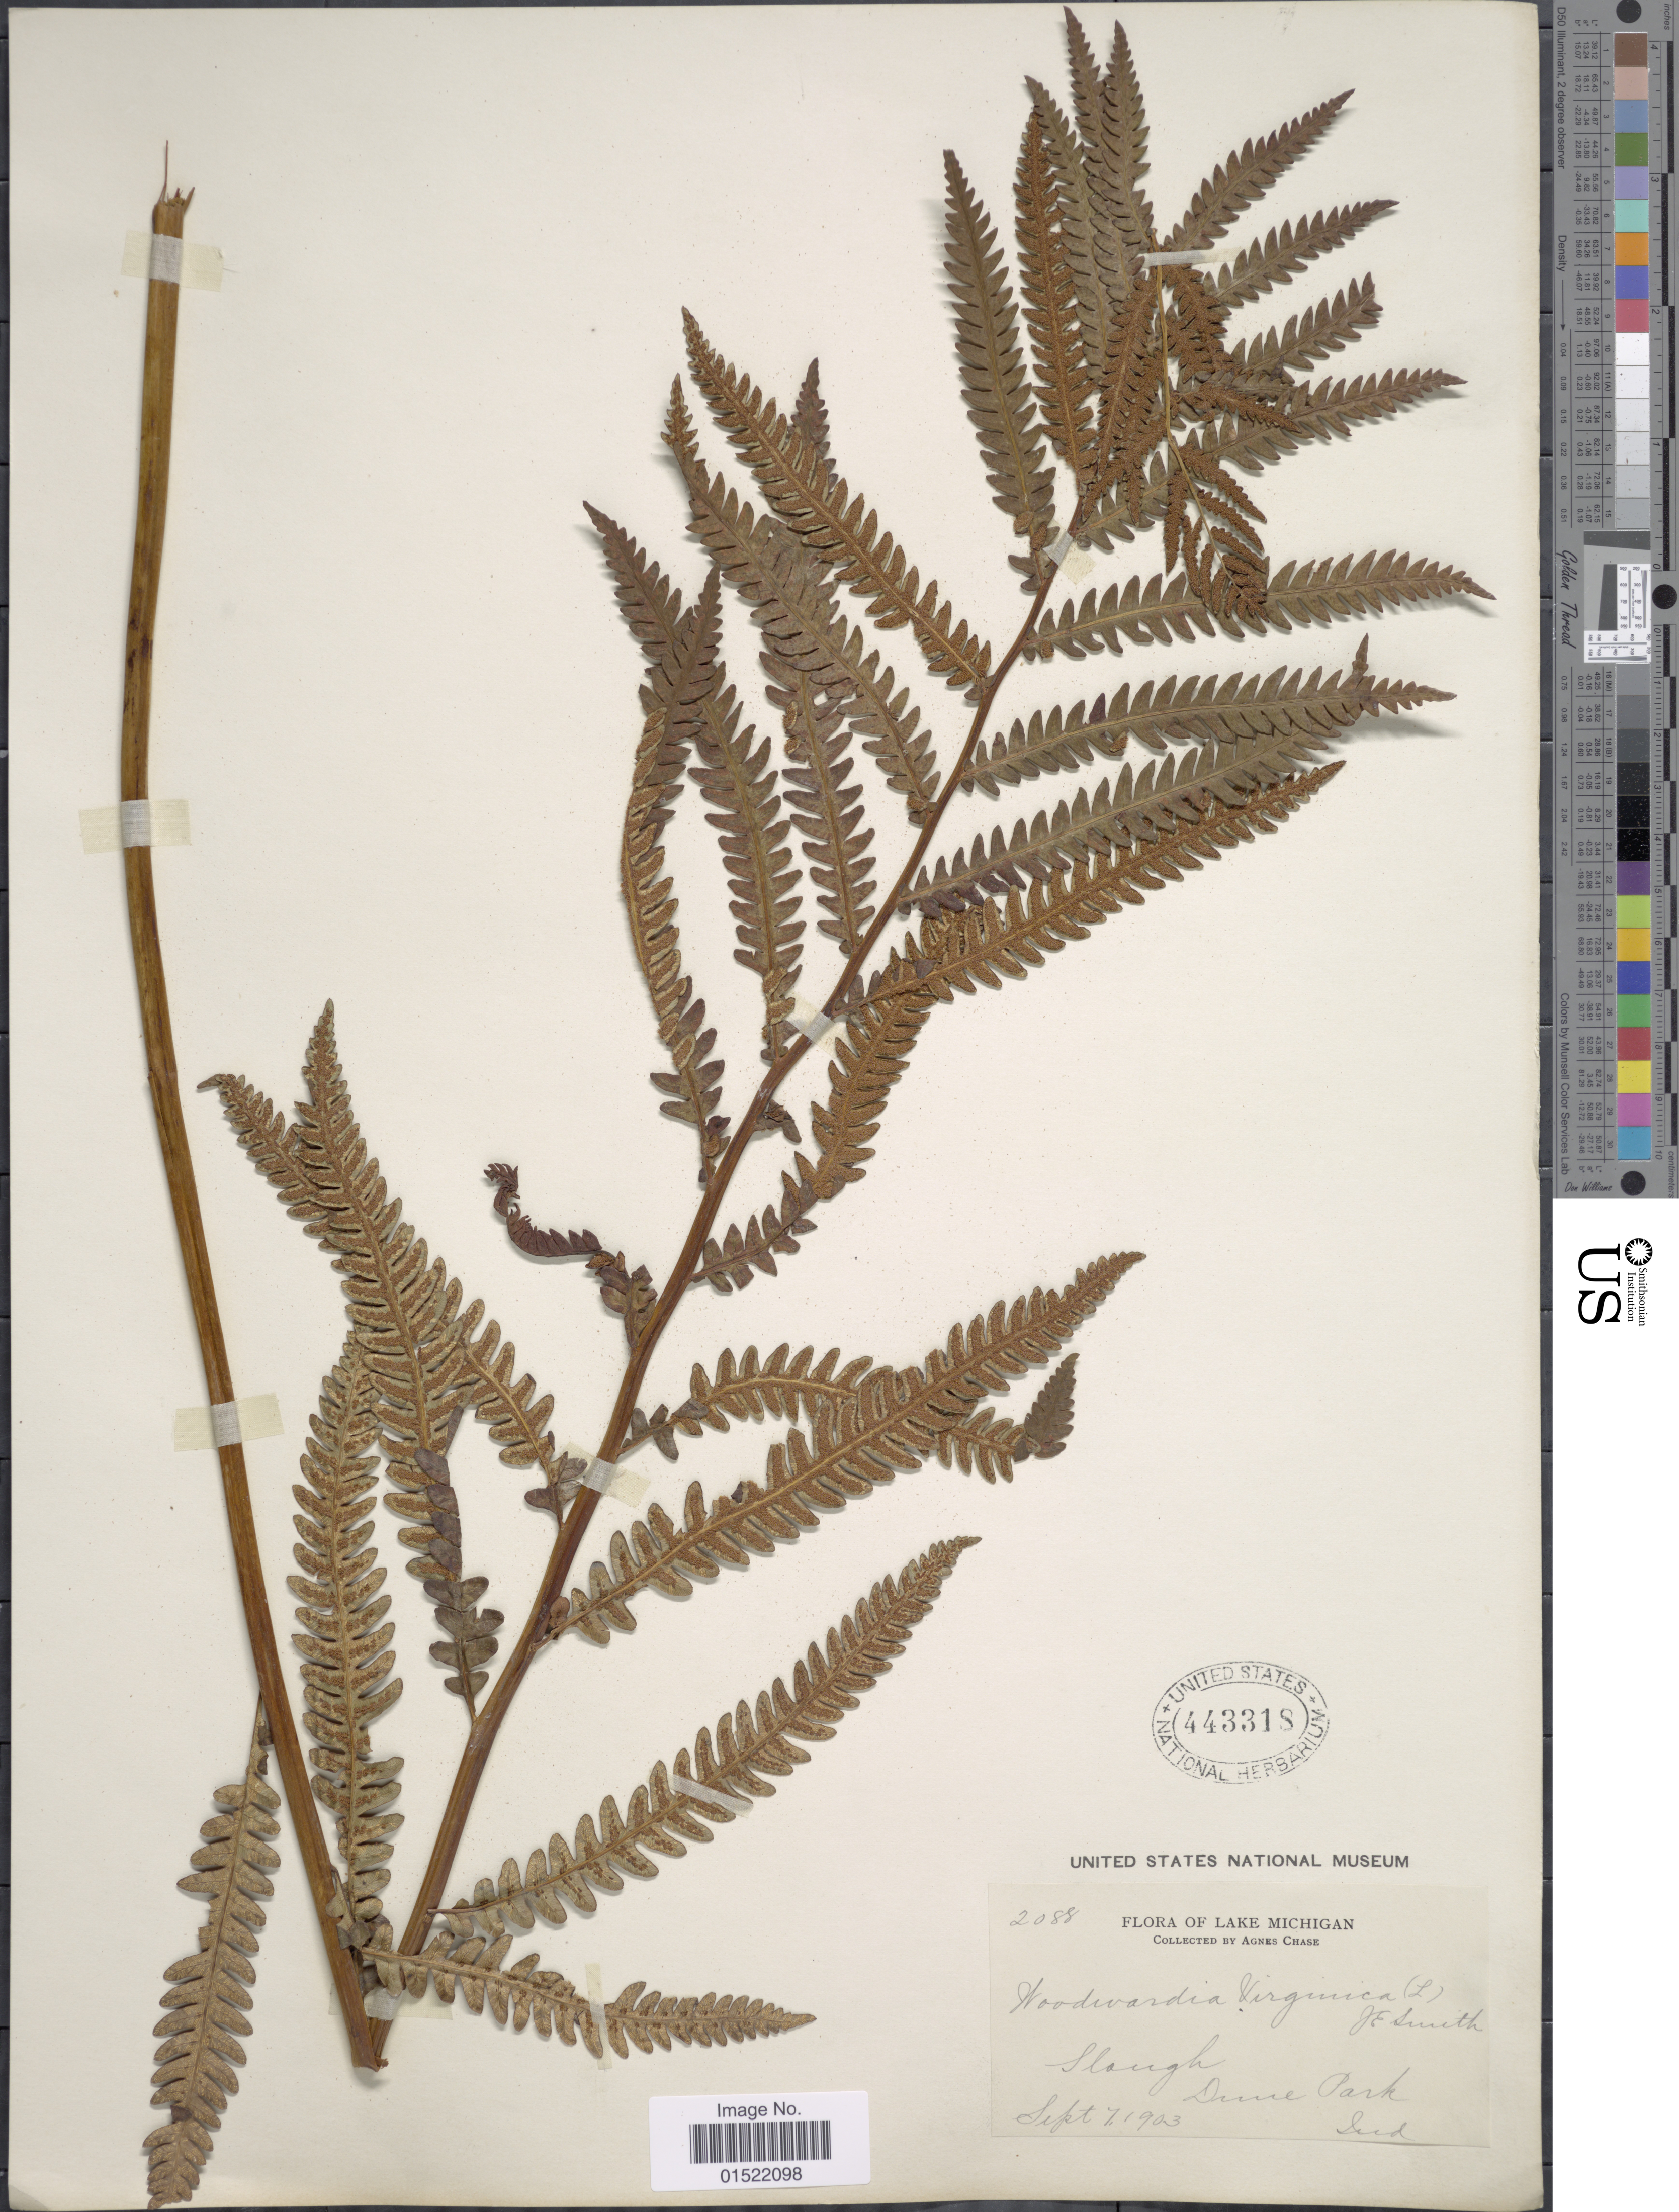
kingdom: Plantae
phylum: Tracheophyta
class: Polypodiopsida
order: Polypodiales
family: Blechnaceae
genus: Woodwardia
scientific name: Woodwardia virginica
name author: (L.) R.M. Sm.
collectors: A. Chase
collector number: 2088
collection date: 1903-09-07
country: United States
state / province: Michigan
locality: Lake Michigan, Slaugh, Dune Park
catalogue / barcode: US 443318